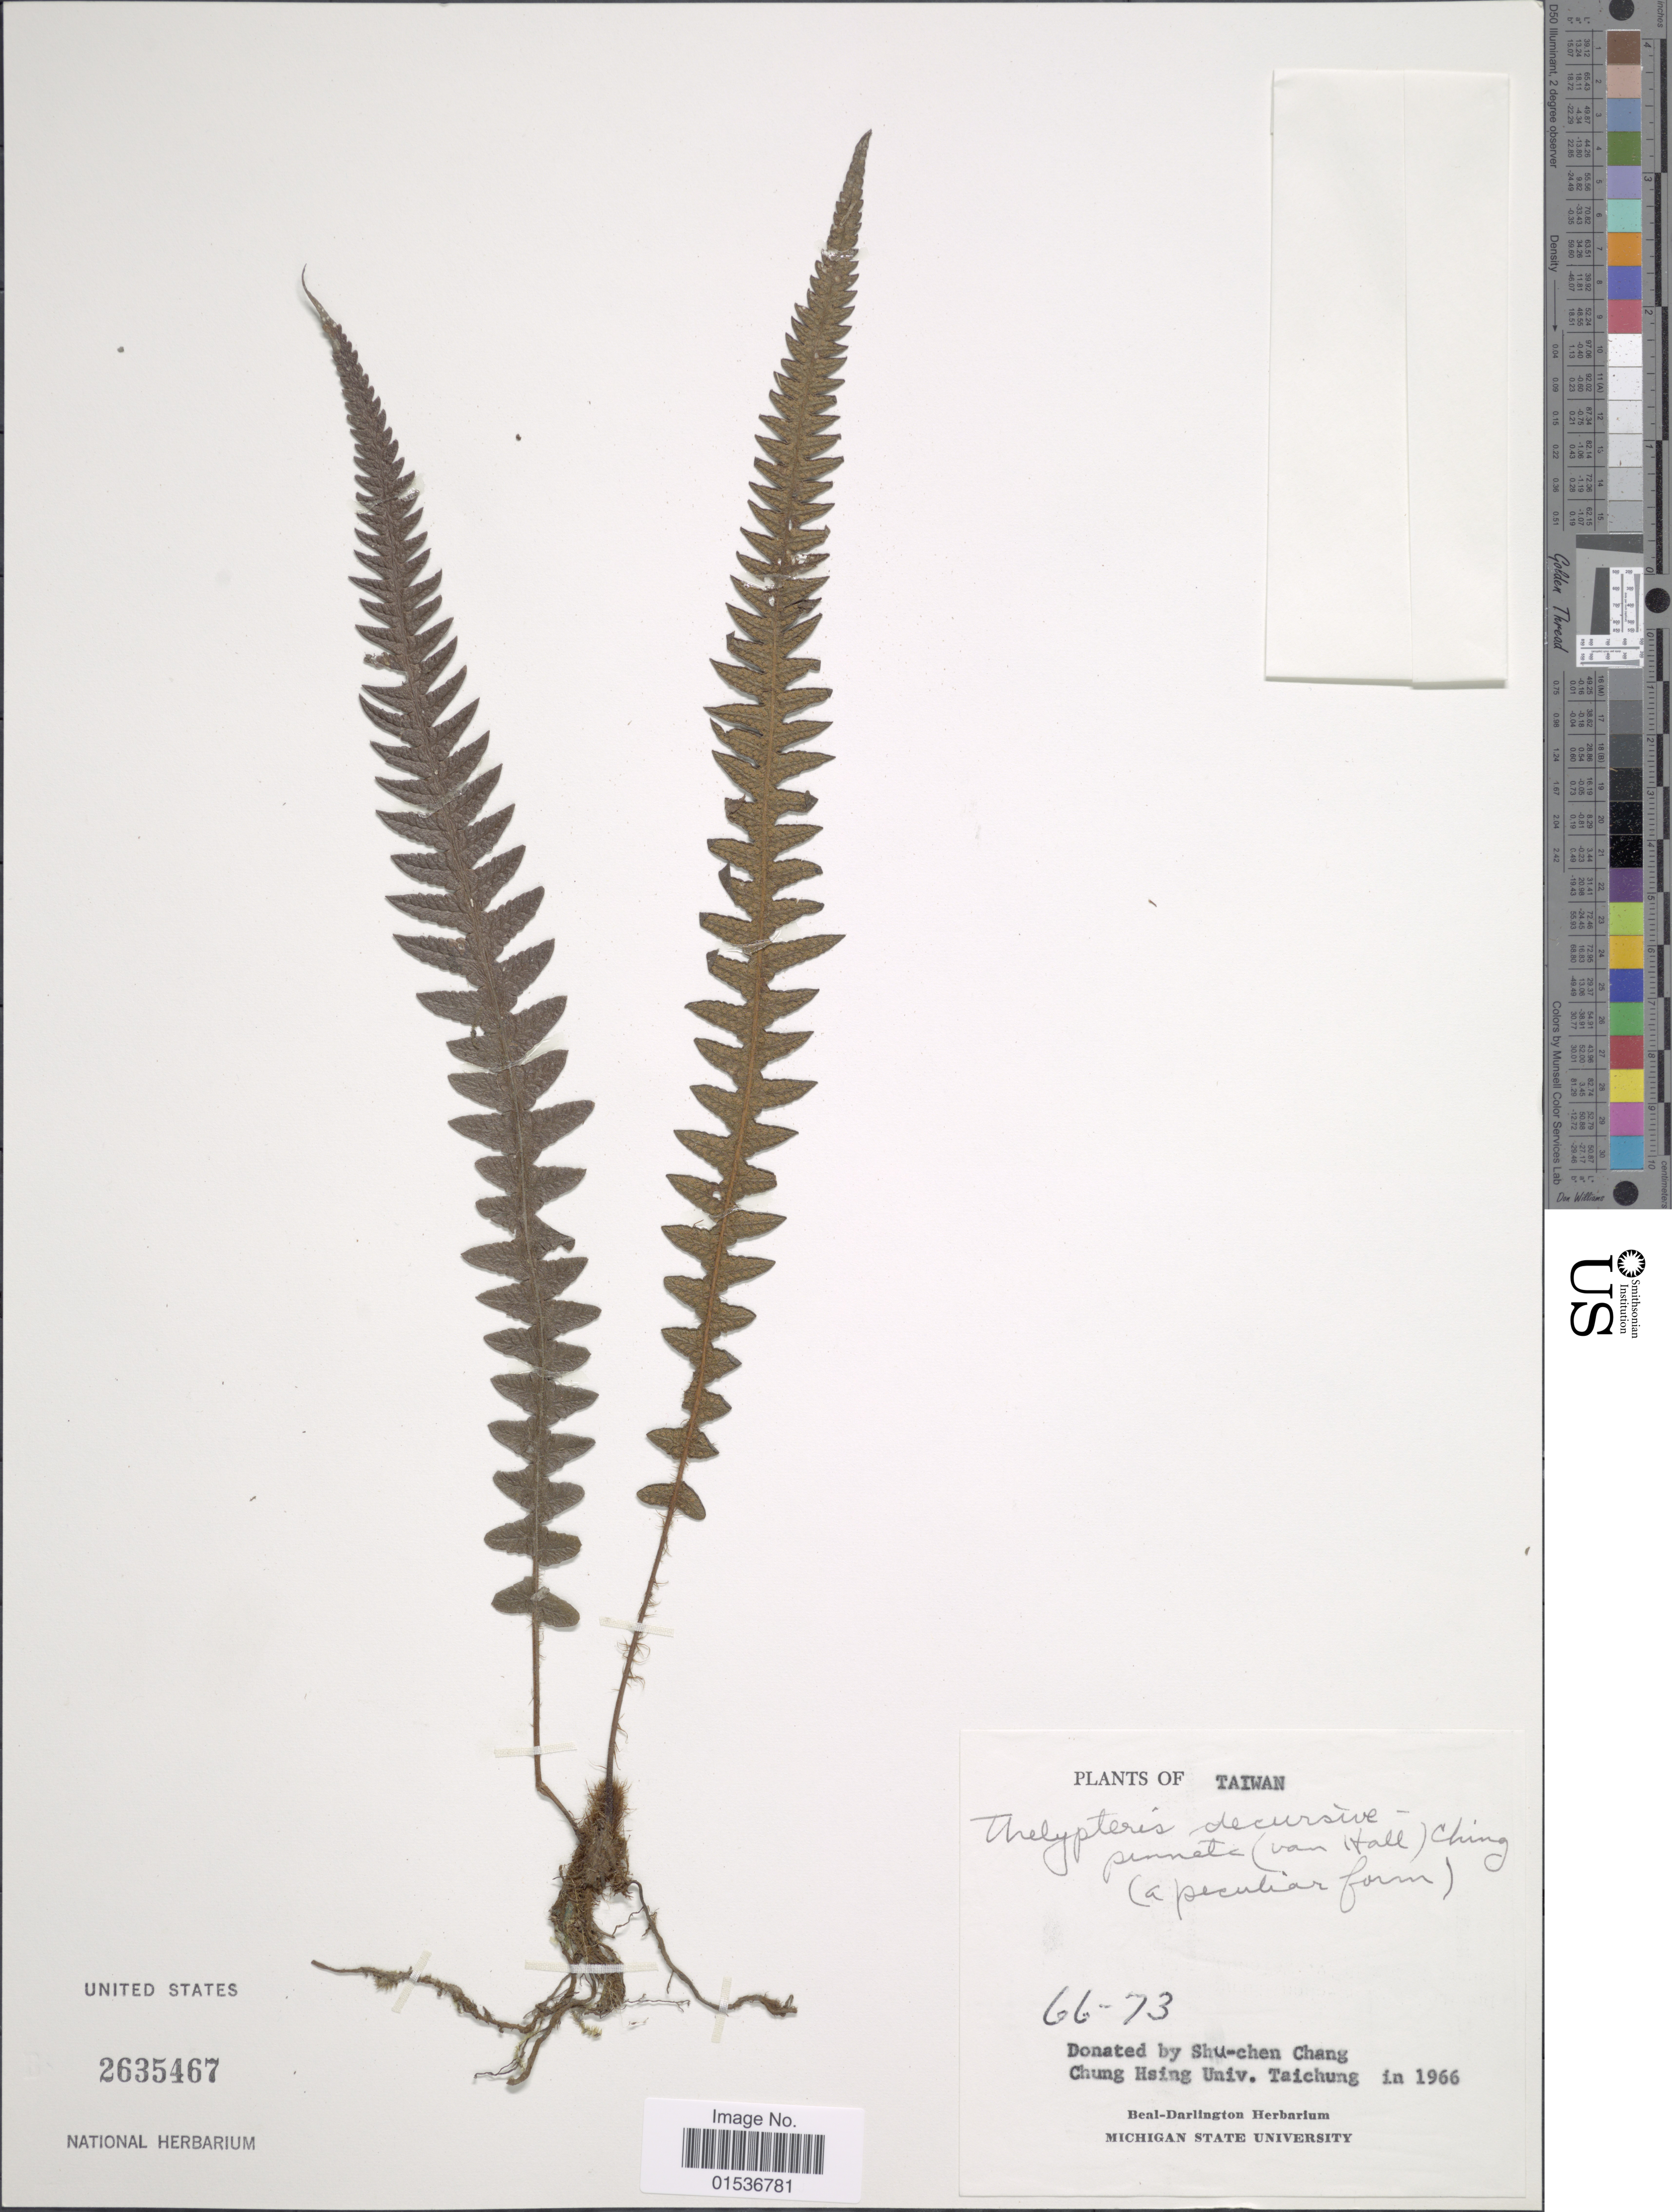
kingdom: Plantae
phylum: Tracheophyta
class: Polypodiopsida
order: Polypodiales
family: Thelypteridaceae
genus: Phegopteris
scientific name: Phegopteris decursivepinnata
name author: (H.C. Hall) Fée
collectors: S. Chang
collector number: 66-73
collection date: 1966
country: Taiwan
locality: Taiwan.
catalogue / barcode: US 2635467